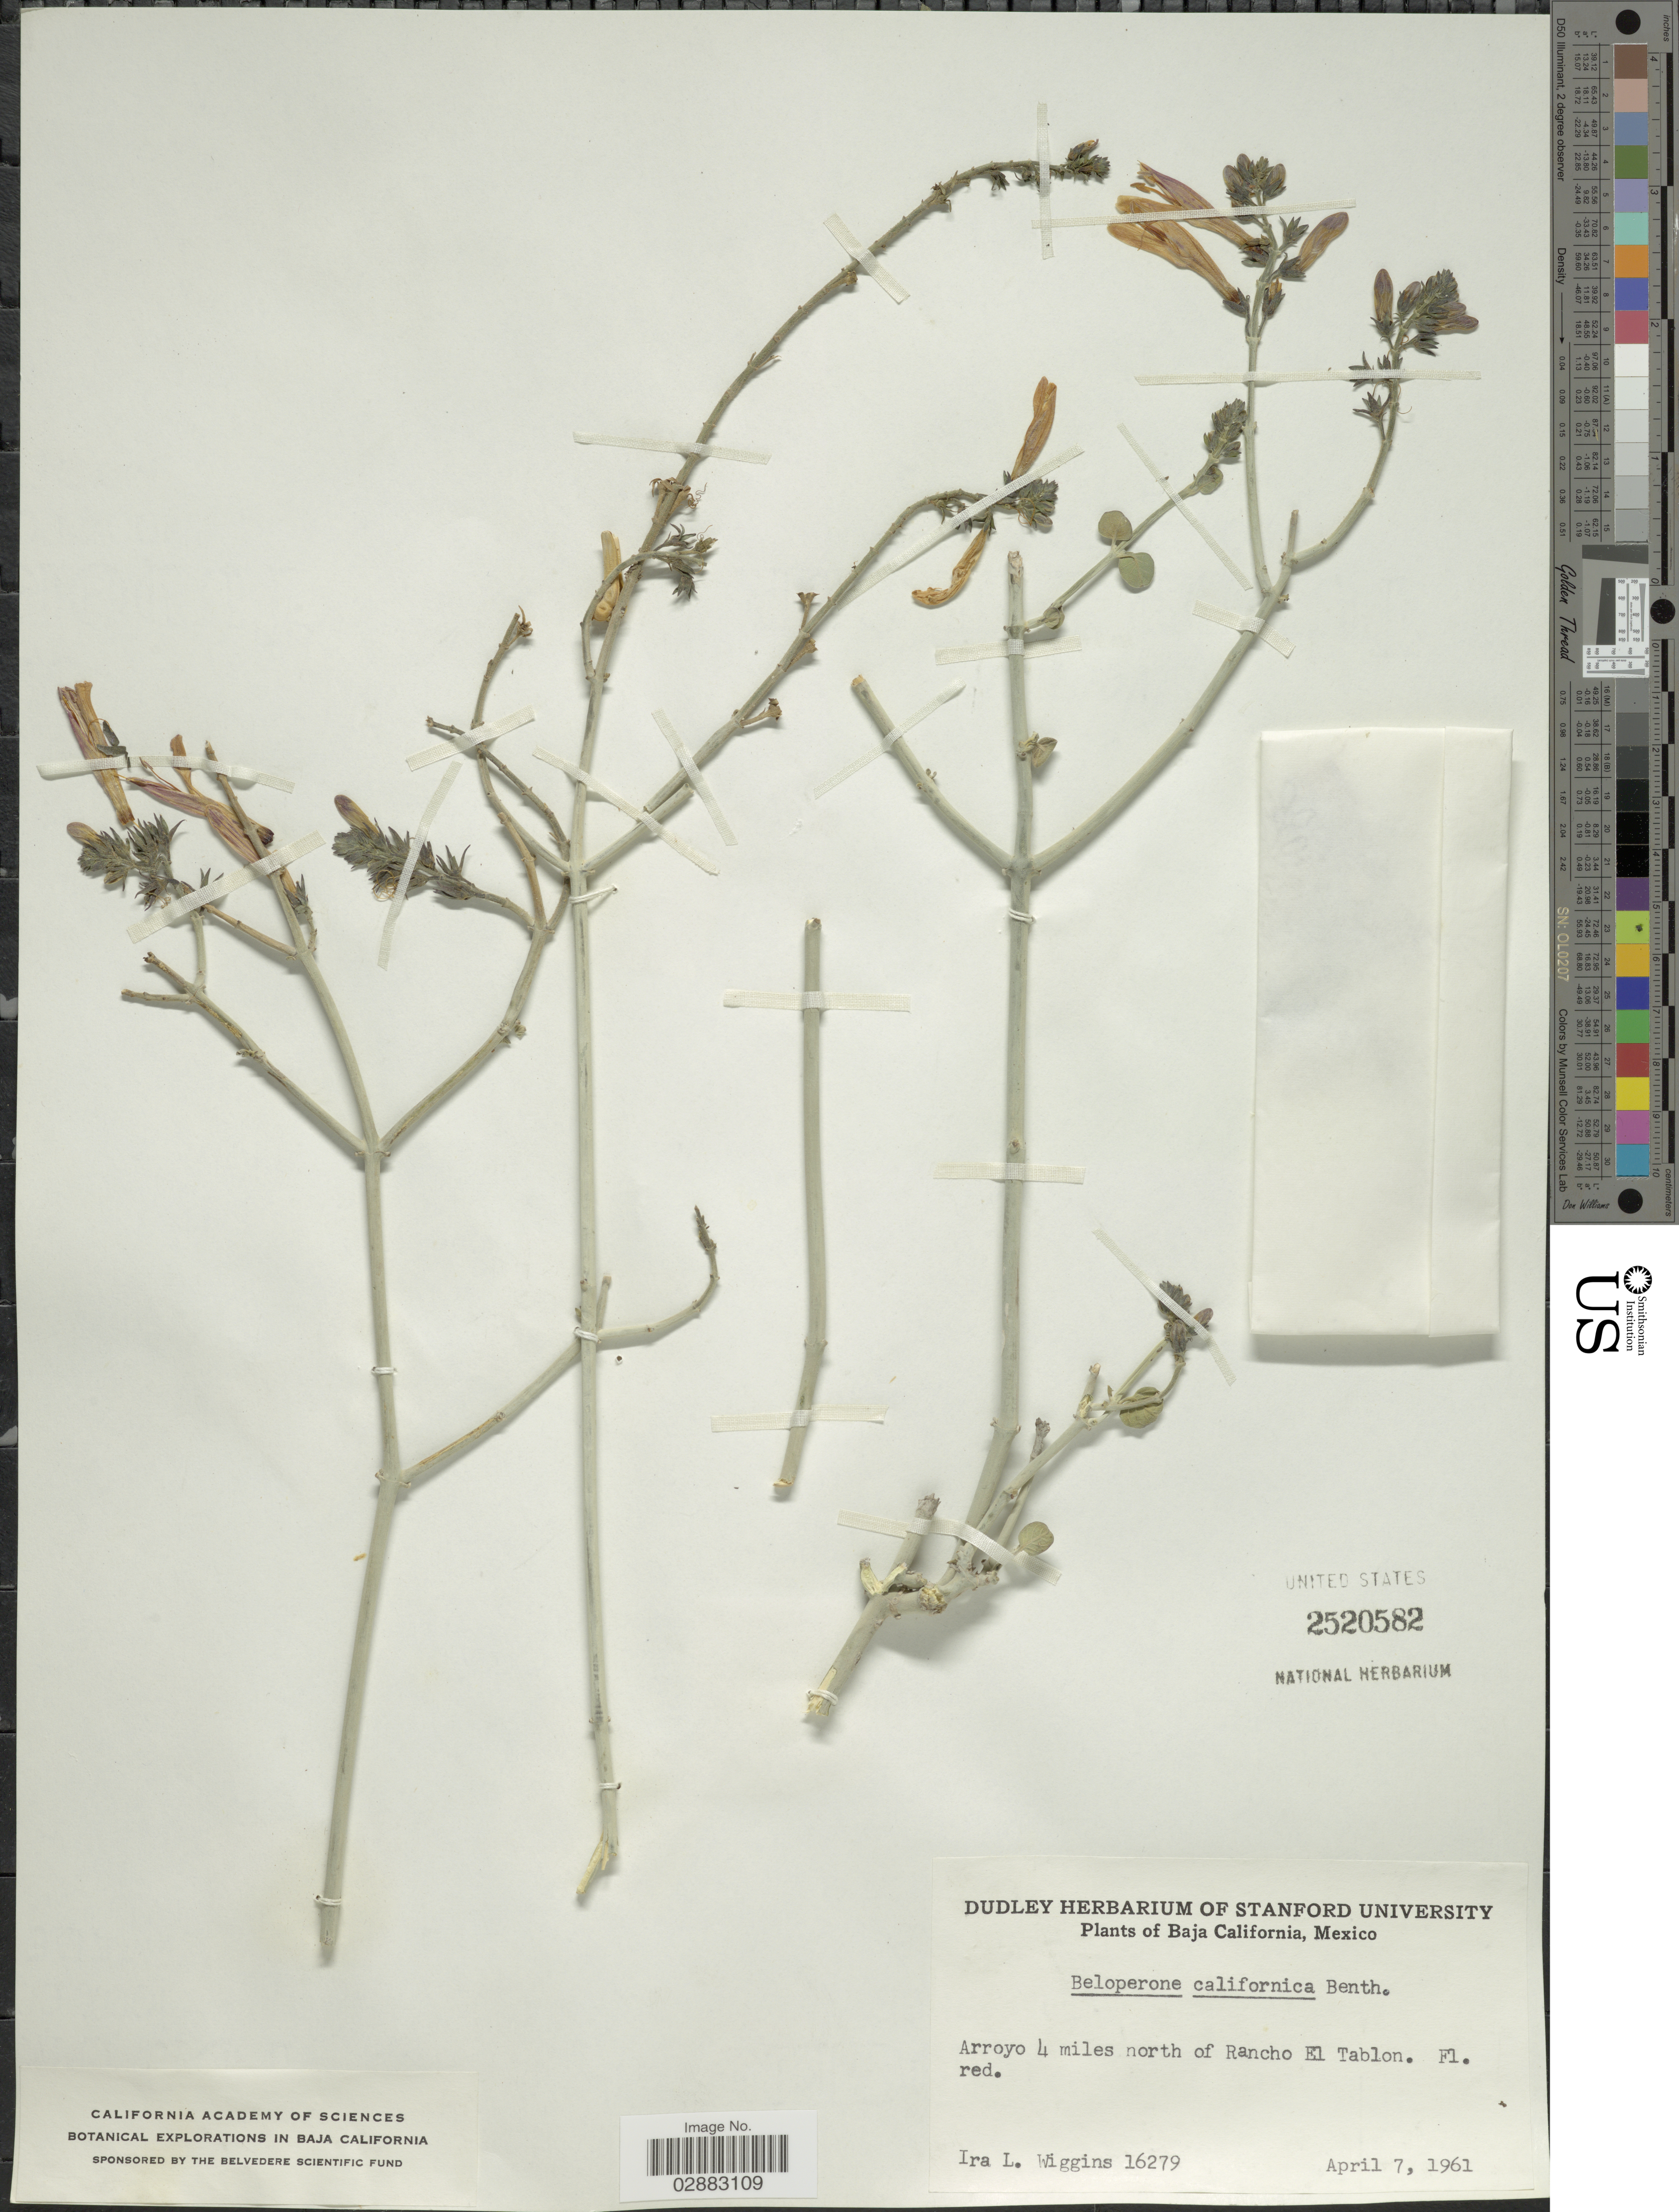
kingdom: Plantae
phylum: Tracheophyta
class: Magnoliopsida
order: Lamiales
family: Acanthaceae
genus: Beloperone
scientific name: Beloperone californica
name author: Benth.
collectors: I. L. Wiggins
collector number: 16279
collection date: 1961-04-07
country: Mexico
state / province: Baja California Sur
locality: Arroyo 4 miles north of Rancho El Tablon.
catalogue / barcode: US 2520582